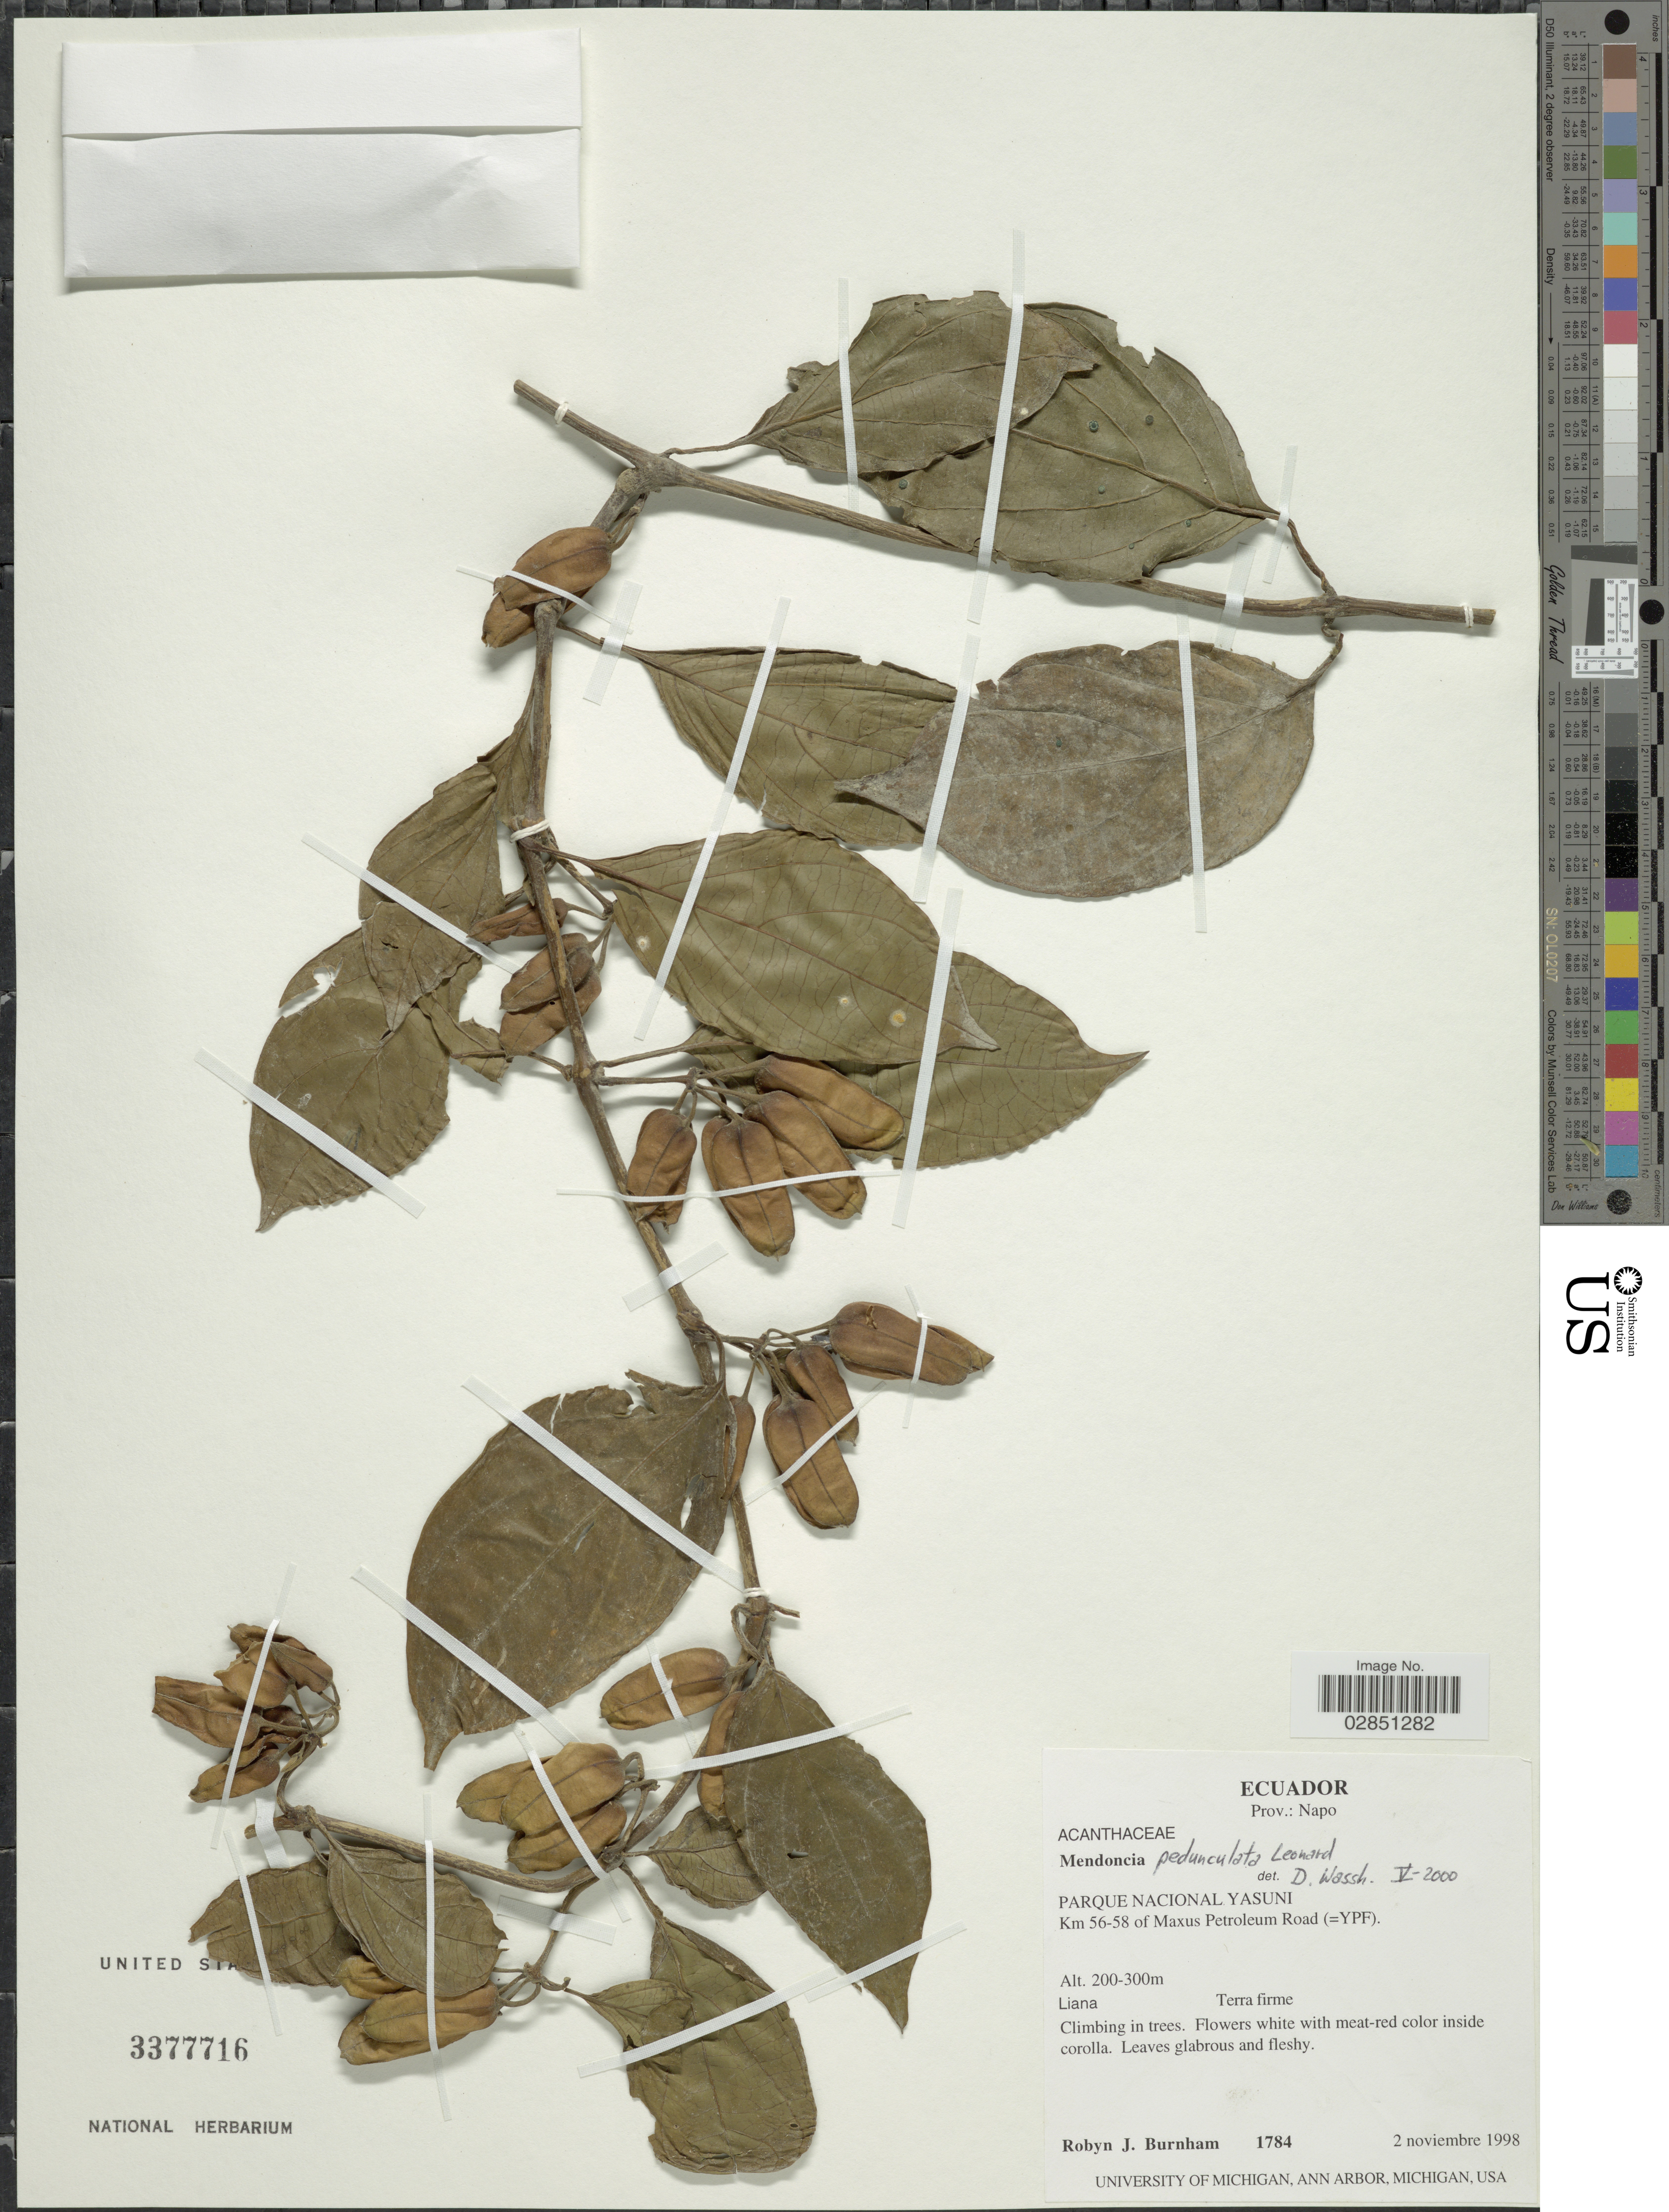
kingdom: Plantae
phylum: Tracheophyta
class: Magnoliopsida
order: Lamiales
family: Acanthaceae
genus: Mendoncia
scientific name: Mendoncia pedunculata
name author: Leonard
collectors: R. J. Burnham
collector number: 1784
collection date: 1998-11-02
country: Ecuador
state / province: Napo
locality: Parque Nacional Yasuni. Km 56-58 of Maxus Petroleum Road (=YPF).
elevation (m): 200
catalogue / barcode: US 3377716